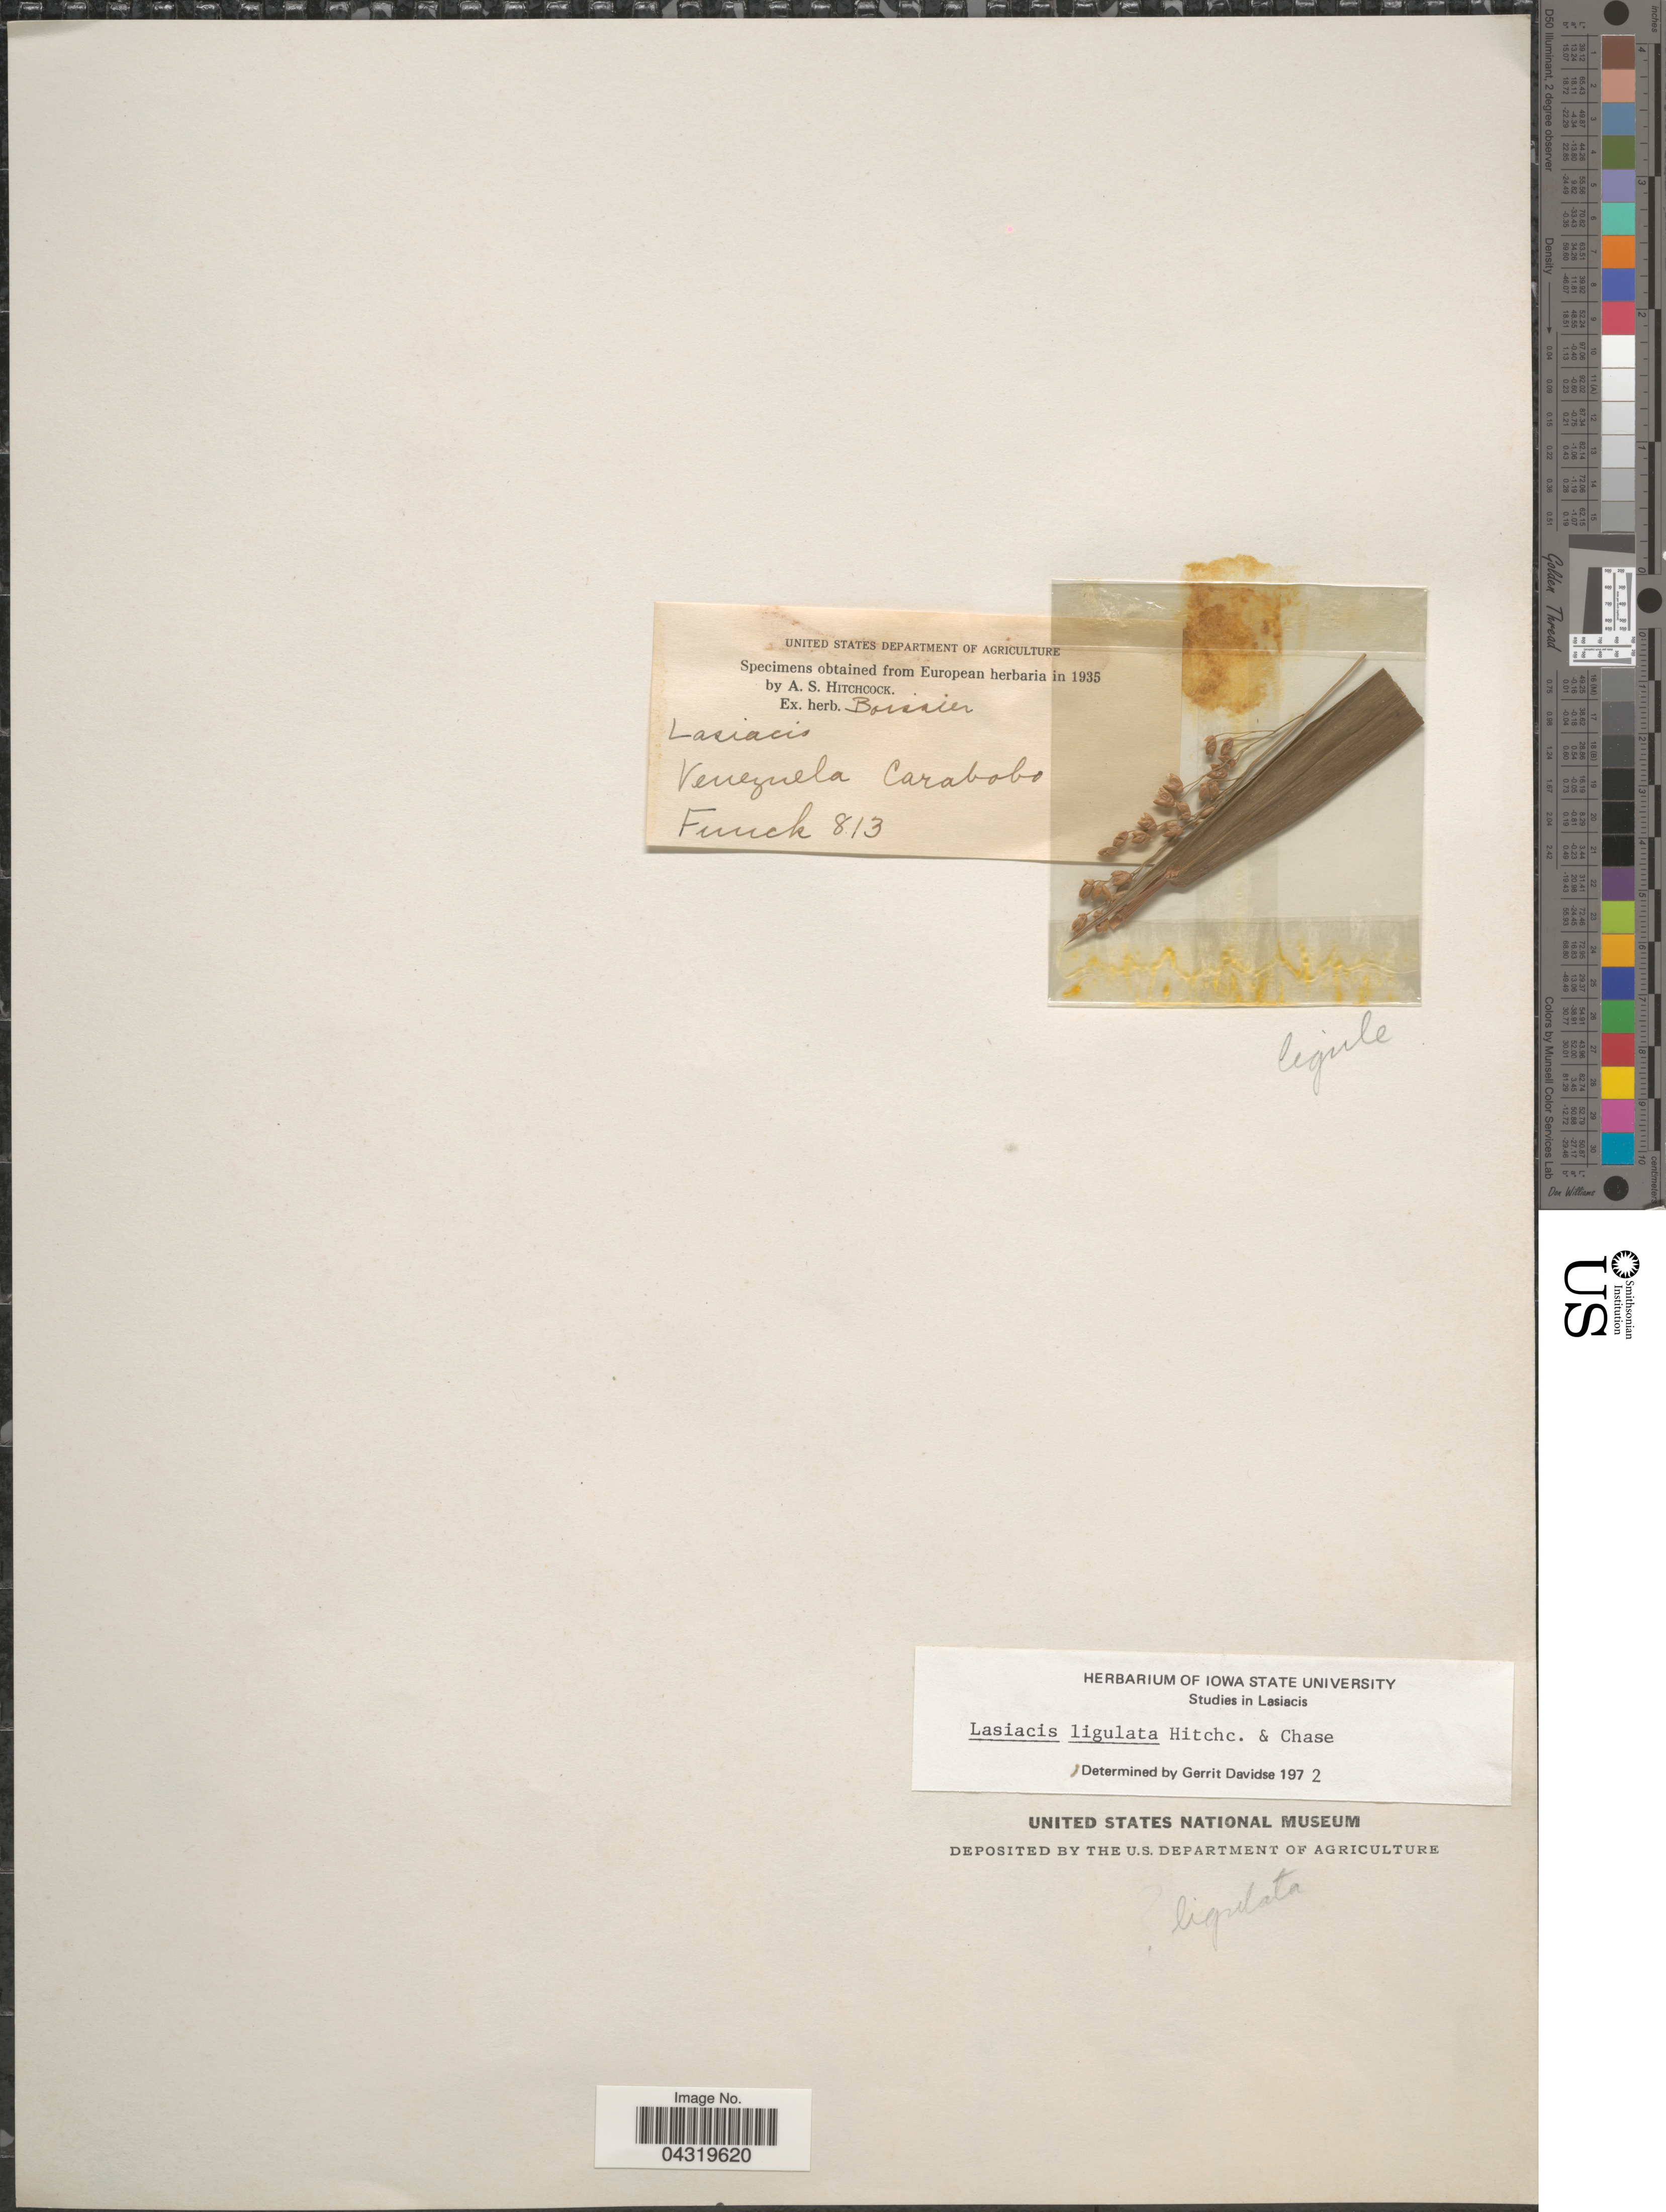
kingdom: Plantae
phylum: Tracheophyta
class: Liliopsida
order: Poales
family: Poaceae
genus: Lasiacis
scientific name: Lasiacis ligulata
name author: Hitchc. & Chase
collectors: -. Funck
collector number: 813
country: Venezuela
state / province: Carabobo